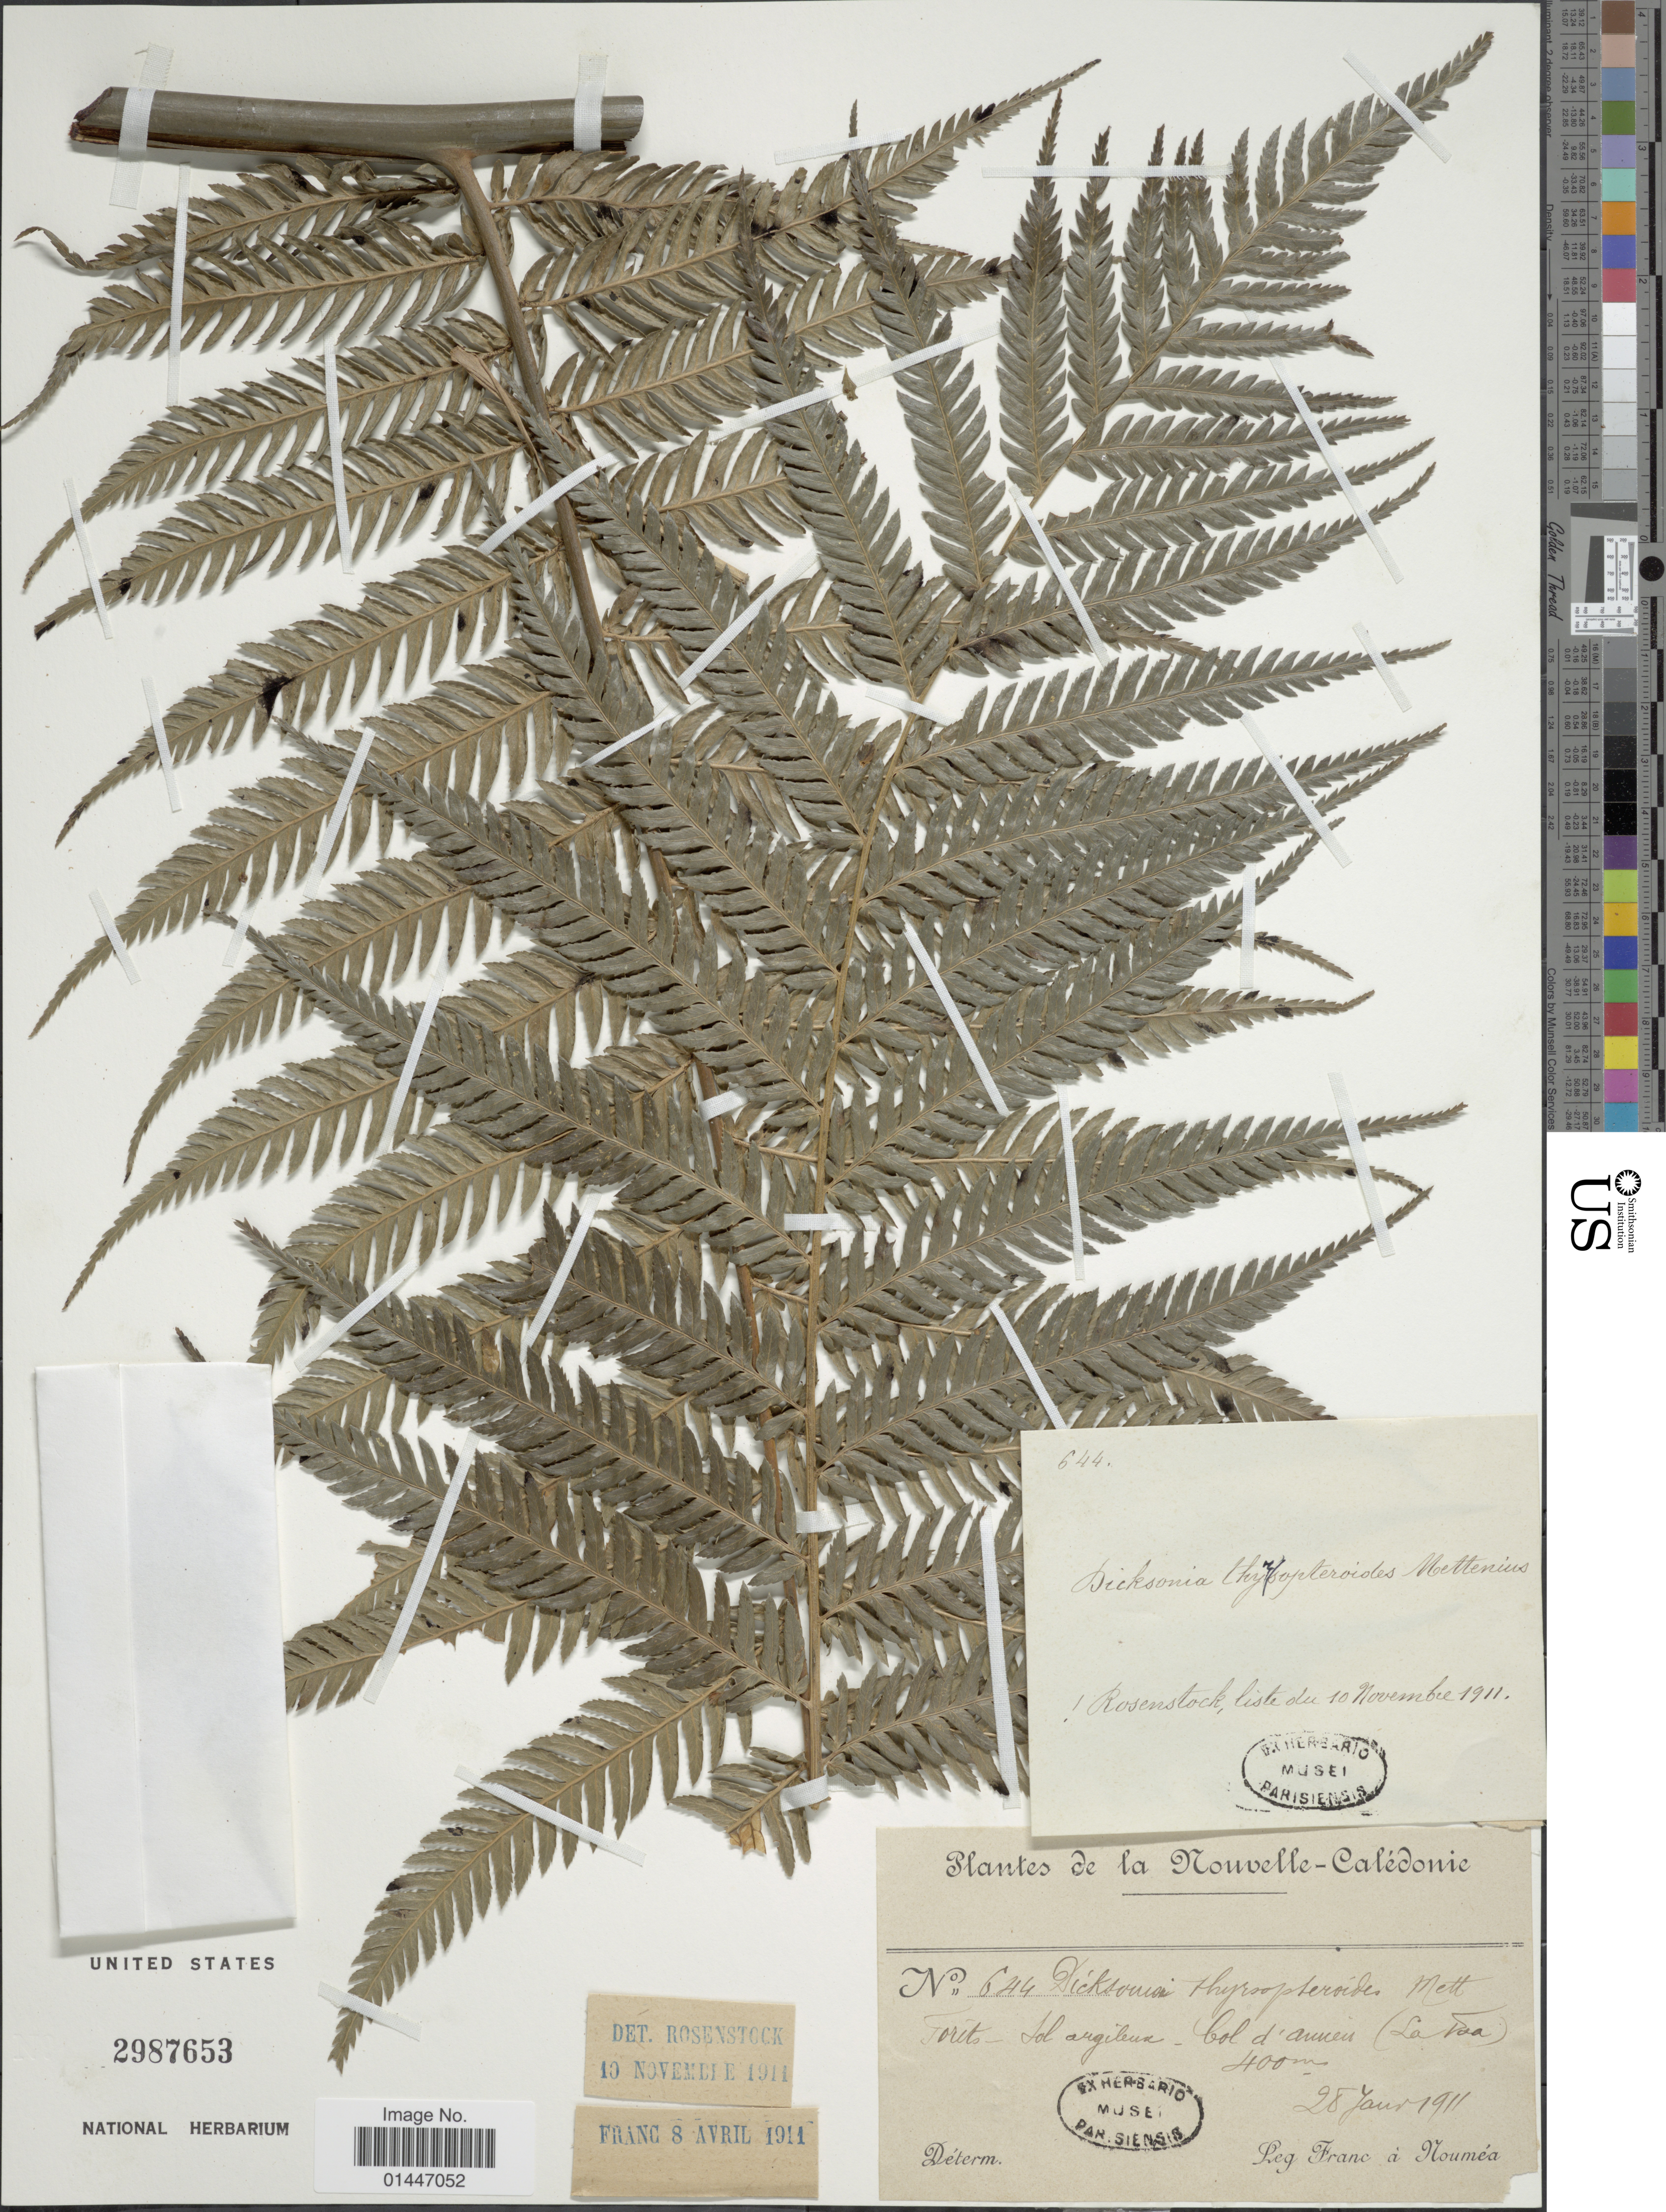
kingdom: Plantae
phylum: Tracheophyta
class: Polypodiopsida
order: Cyatheales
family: Dicksoniaceae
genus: Dicksonia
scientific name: Dicksonia thyrsopteroides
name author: Mett.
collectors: F. Noumea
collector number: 644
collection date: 1911-01-28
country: New Caledonia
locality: Foret Sol argileuse. Col d'Amieu ( La Toa [interpreted])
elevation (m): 400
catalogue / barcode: US 2987653